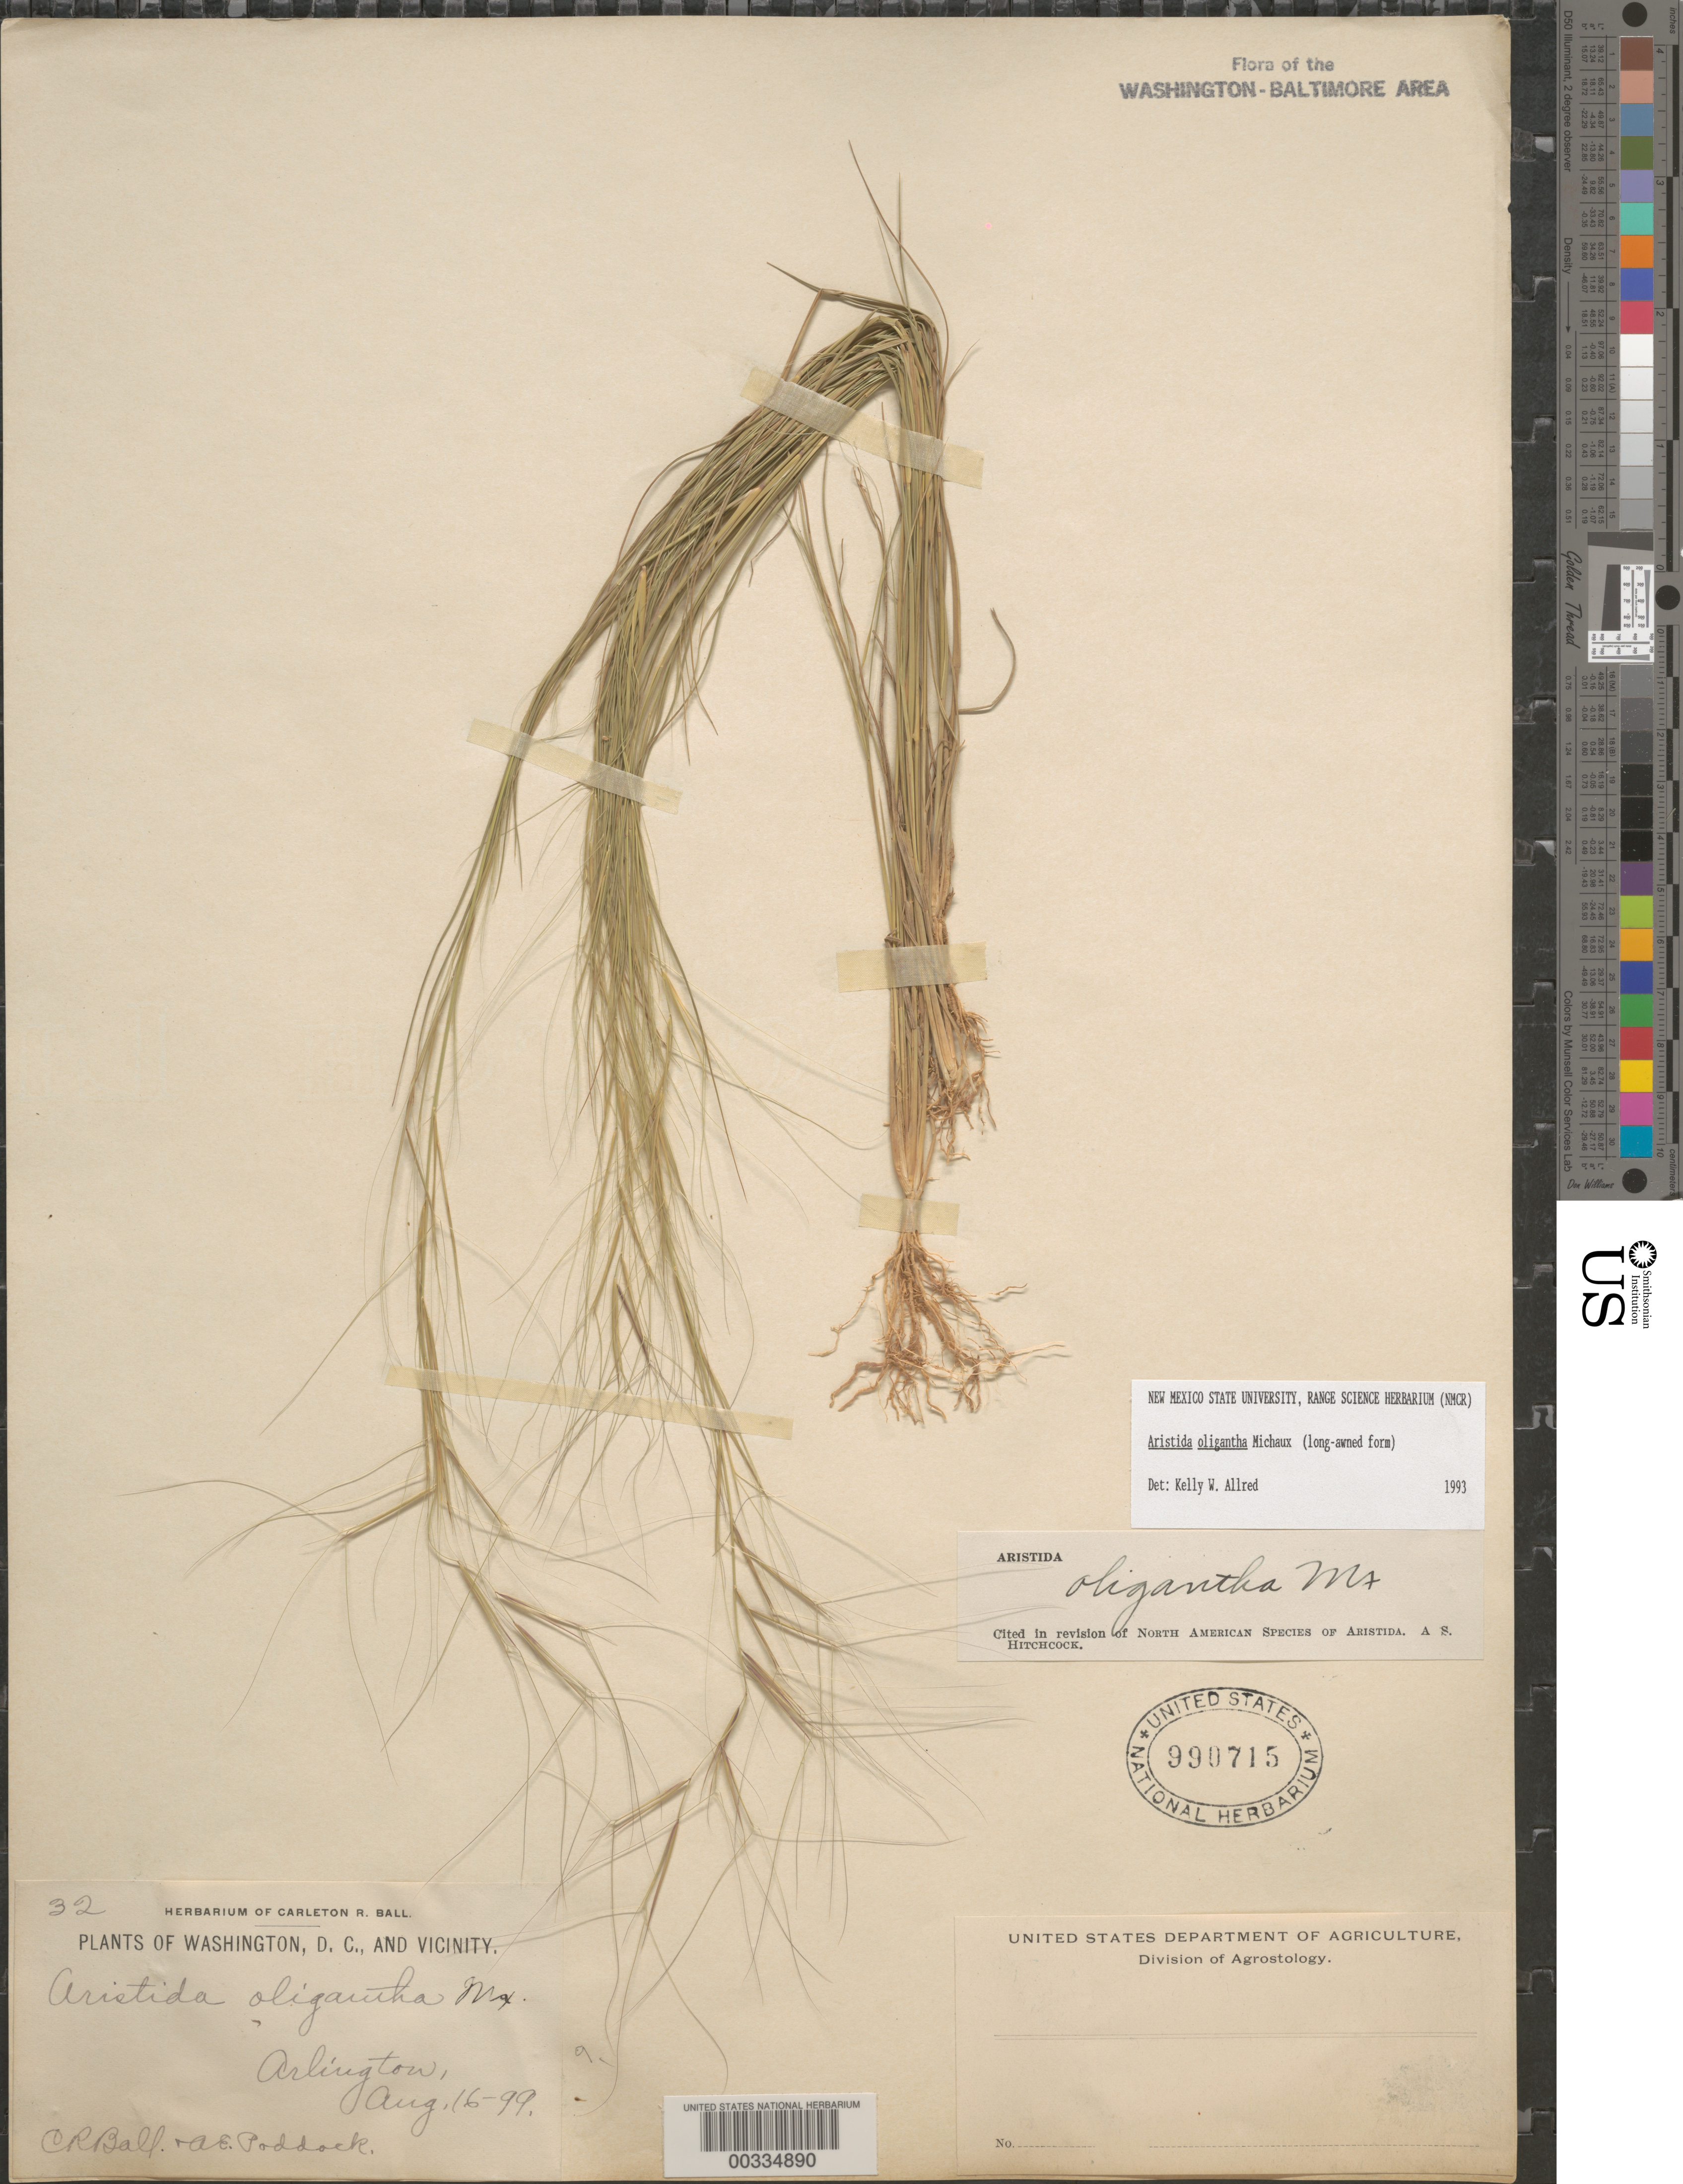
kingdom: Plantae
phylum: Tracheophyta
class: Liliopsida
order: Poales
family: Poaceae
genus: Aristida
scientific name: Aristida oligantha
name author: Michx.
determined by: Hitchcock, Albert S.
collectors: C. R. Ball & A. Poddack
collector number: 32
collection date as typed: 16 Aug 1899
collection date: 1899-08-16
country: United States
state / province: Virginia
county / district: Arlington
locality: Arlington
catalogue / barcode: US 990715